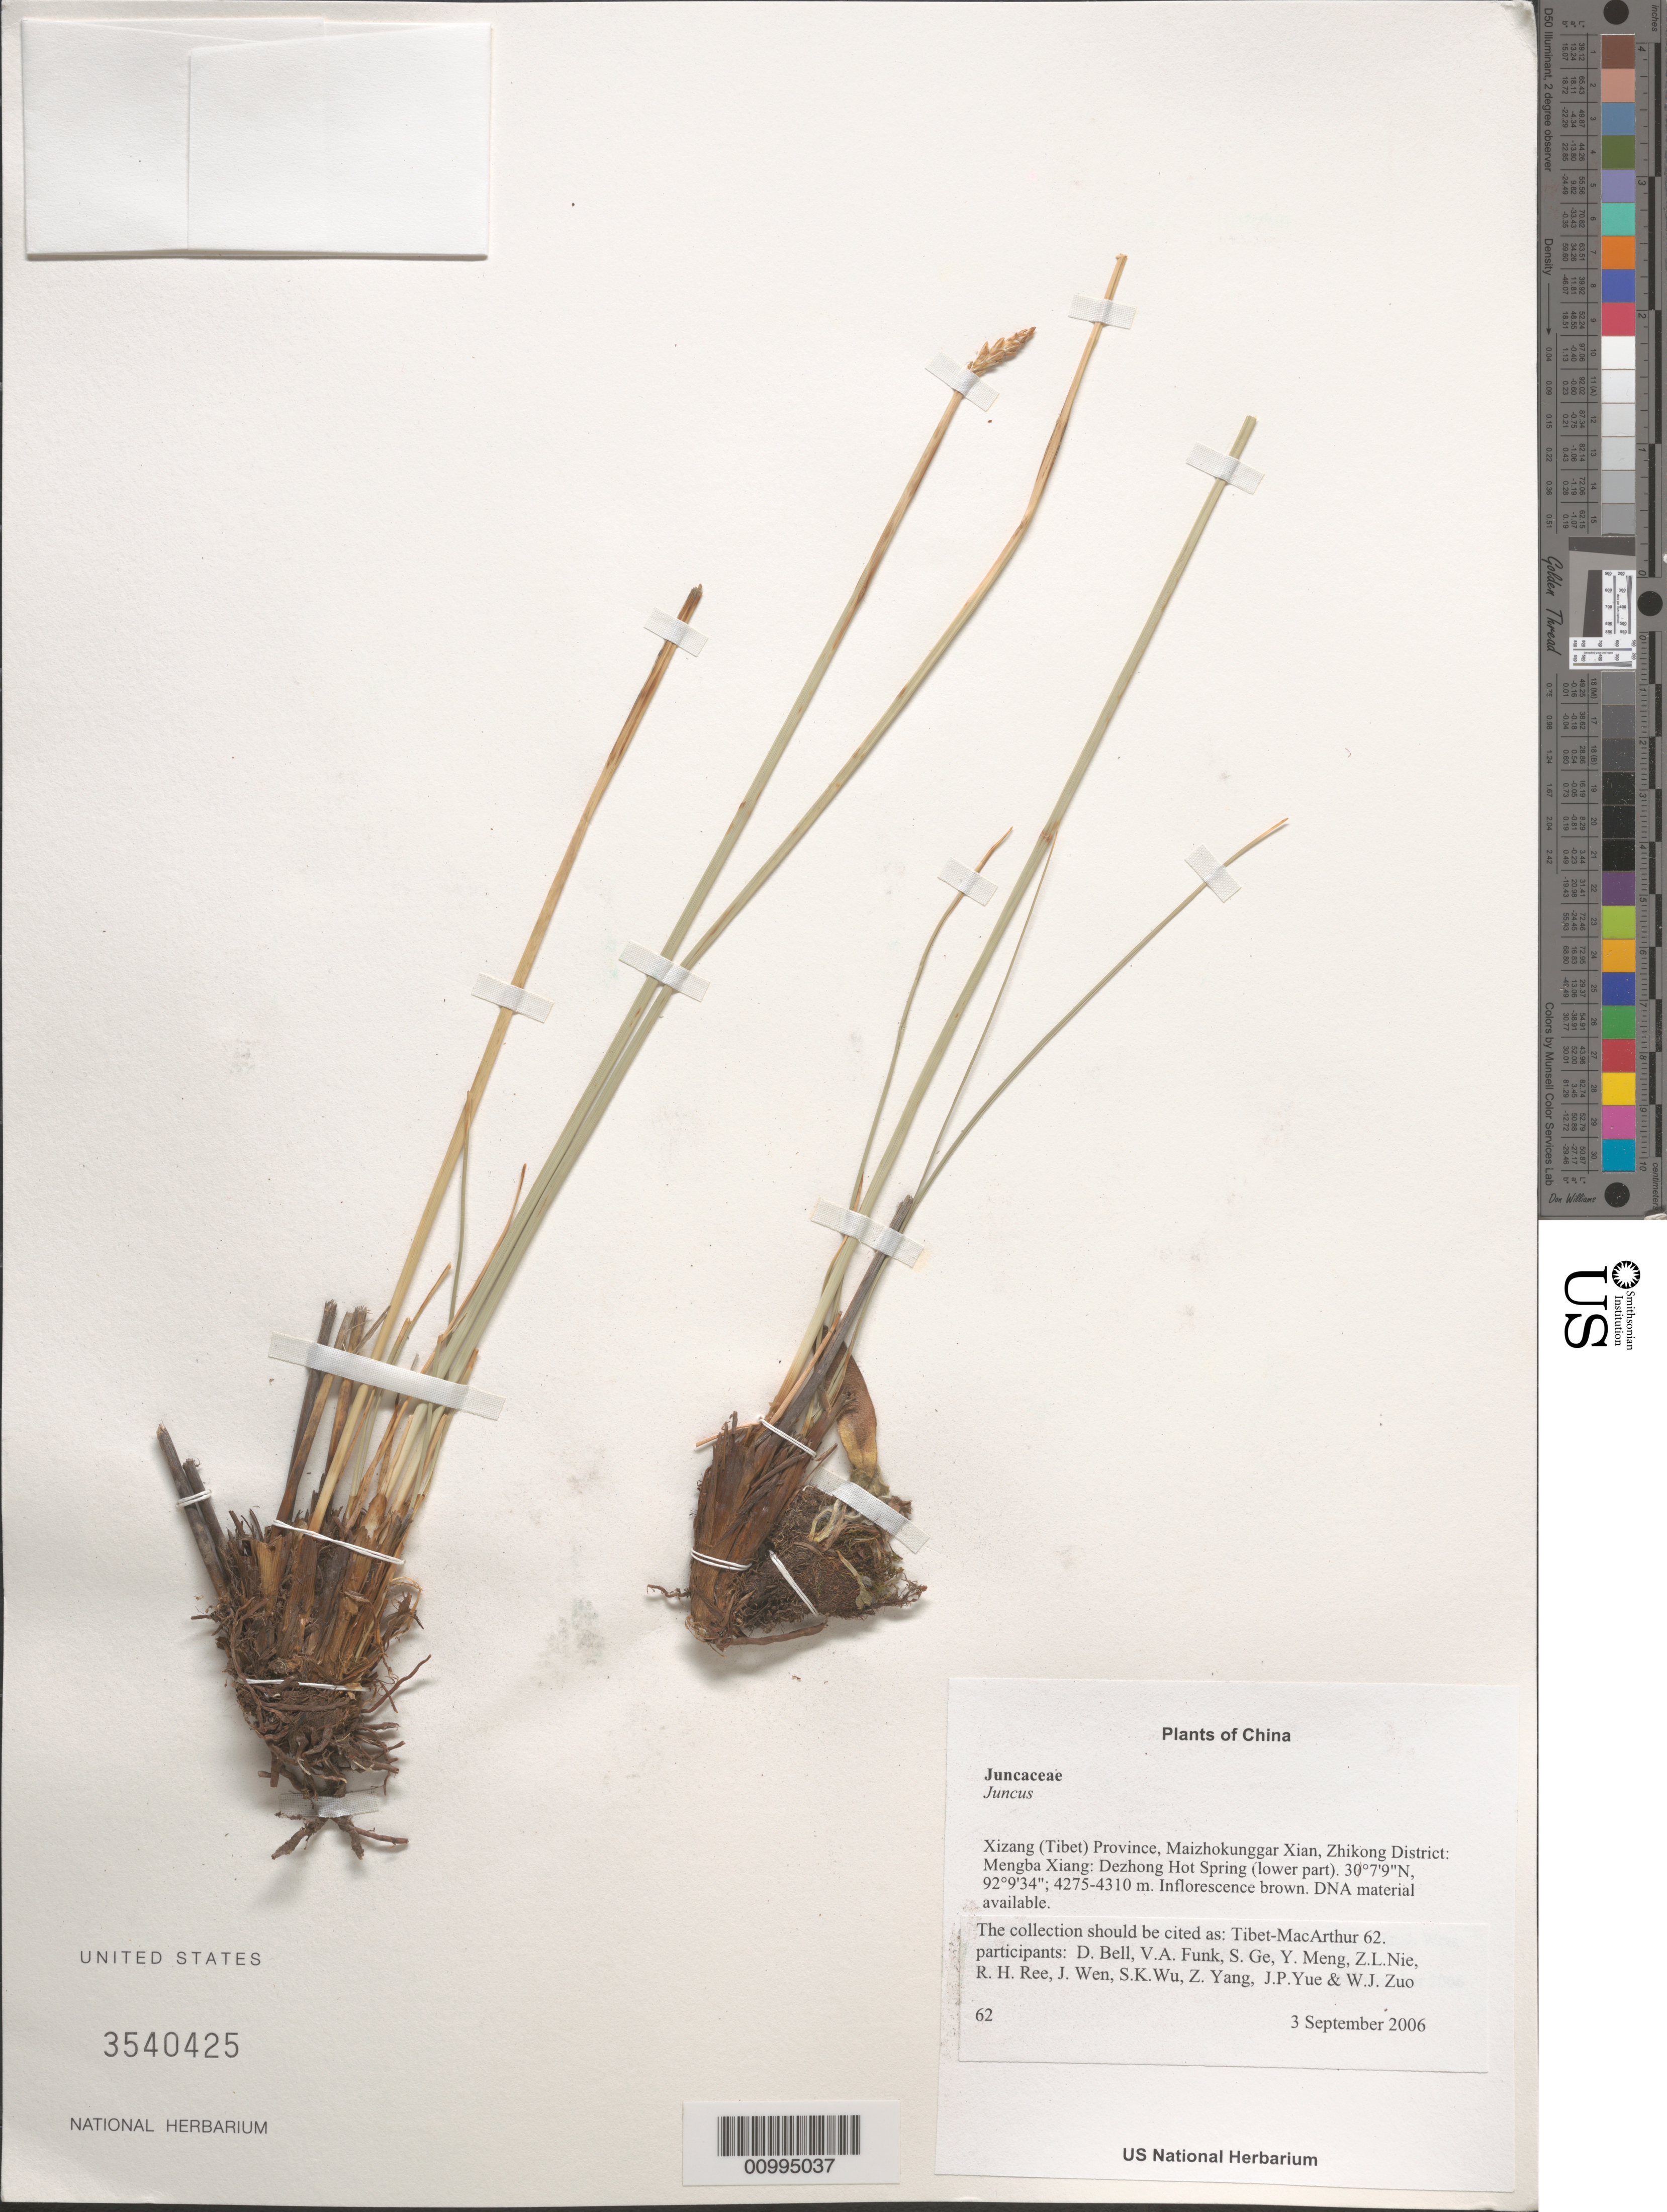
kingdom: Plantae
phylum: Tracheophyta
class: Liliopsida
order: Poales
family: Juncaceae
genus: Juncus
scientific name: Juncus sp.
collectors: Tibet-MacArthur, D. A. Bell, V. Funk, S. Ge, Y. Meng, Z. Nie, R. Ree, J. Wen, S. K. Wu, Z. Yang, J. Yue & W. Zuo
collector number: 62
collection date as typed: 03 Sep 2006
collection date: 2006-09-03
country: China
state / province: Xizang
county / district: Maizhokunggar Xian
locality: Zhikong District: Mengba Xiang:Dezhong Hot Spring (lower part).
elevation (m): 4275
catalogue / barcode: US 3540425